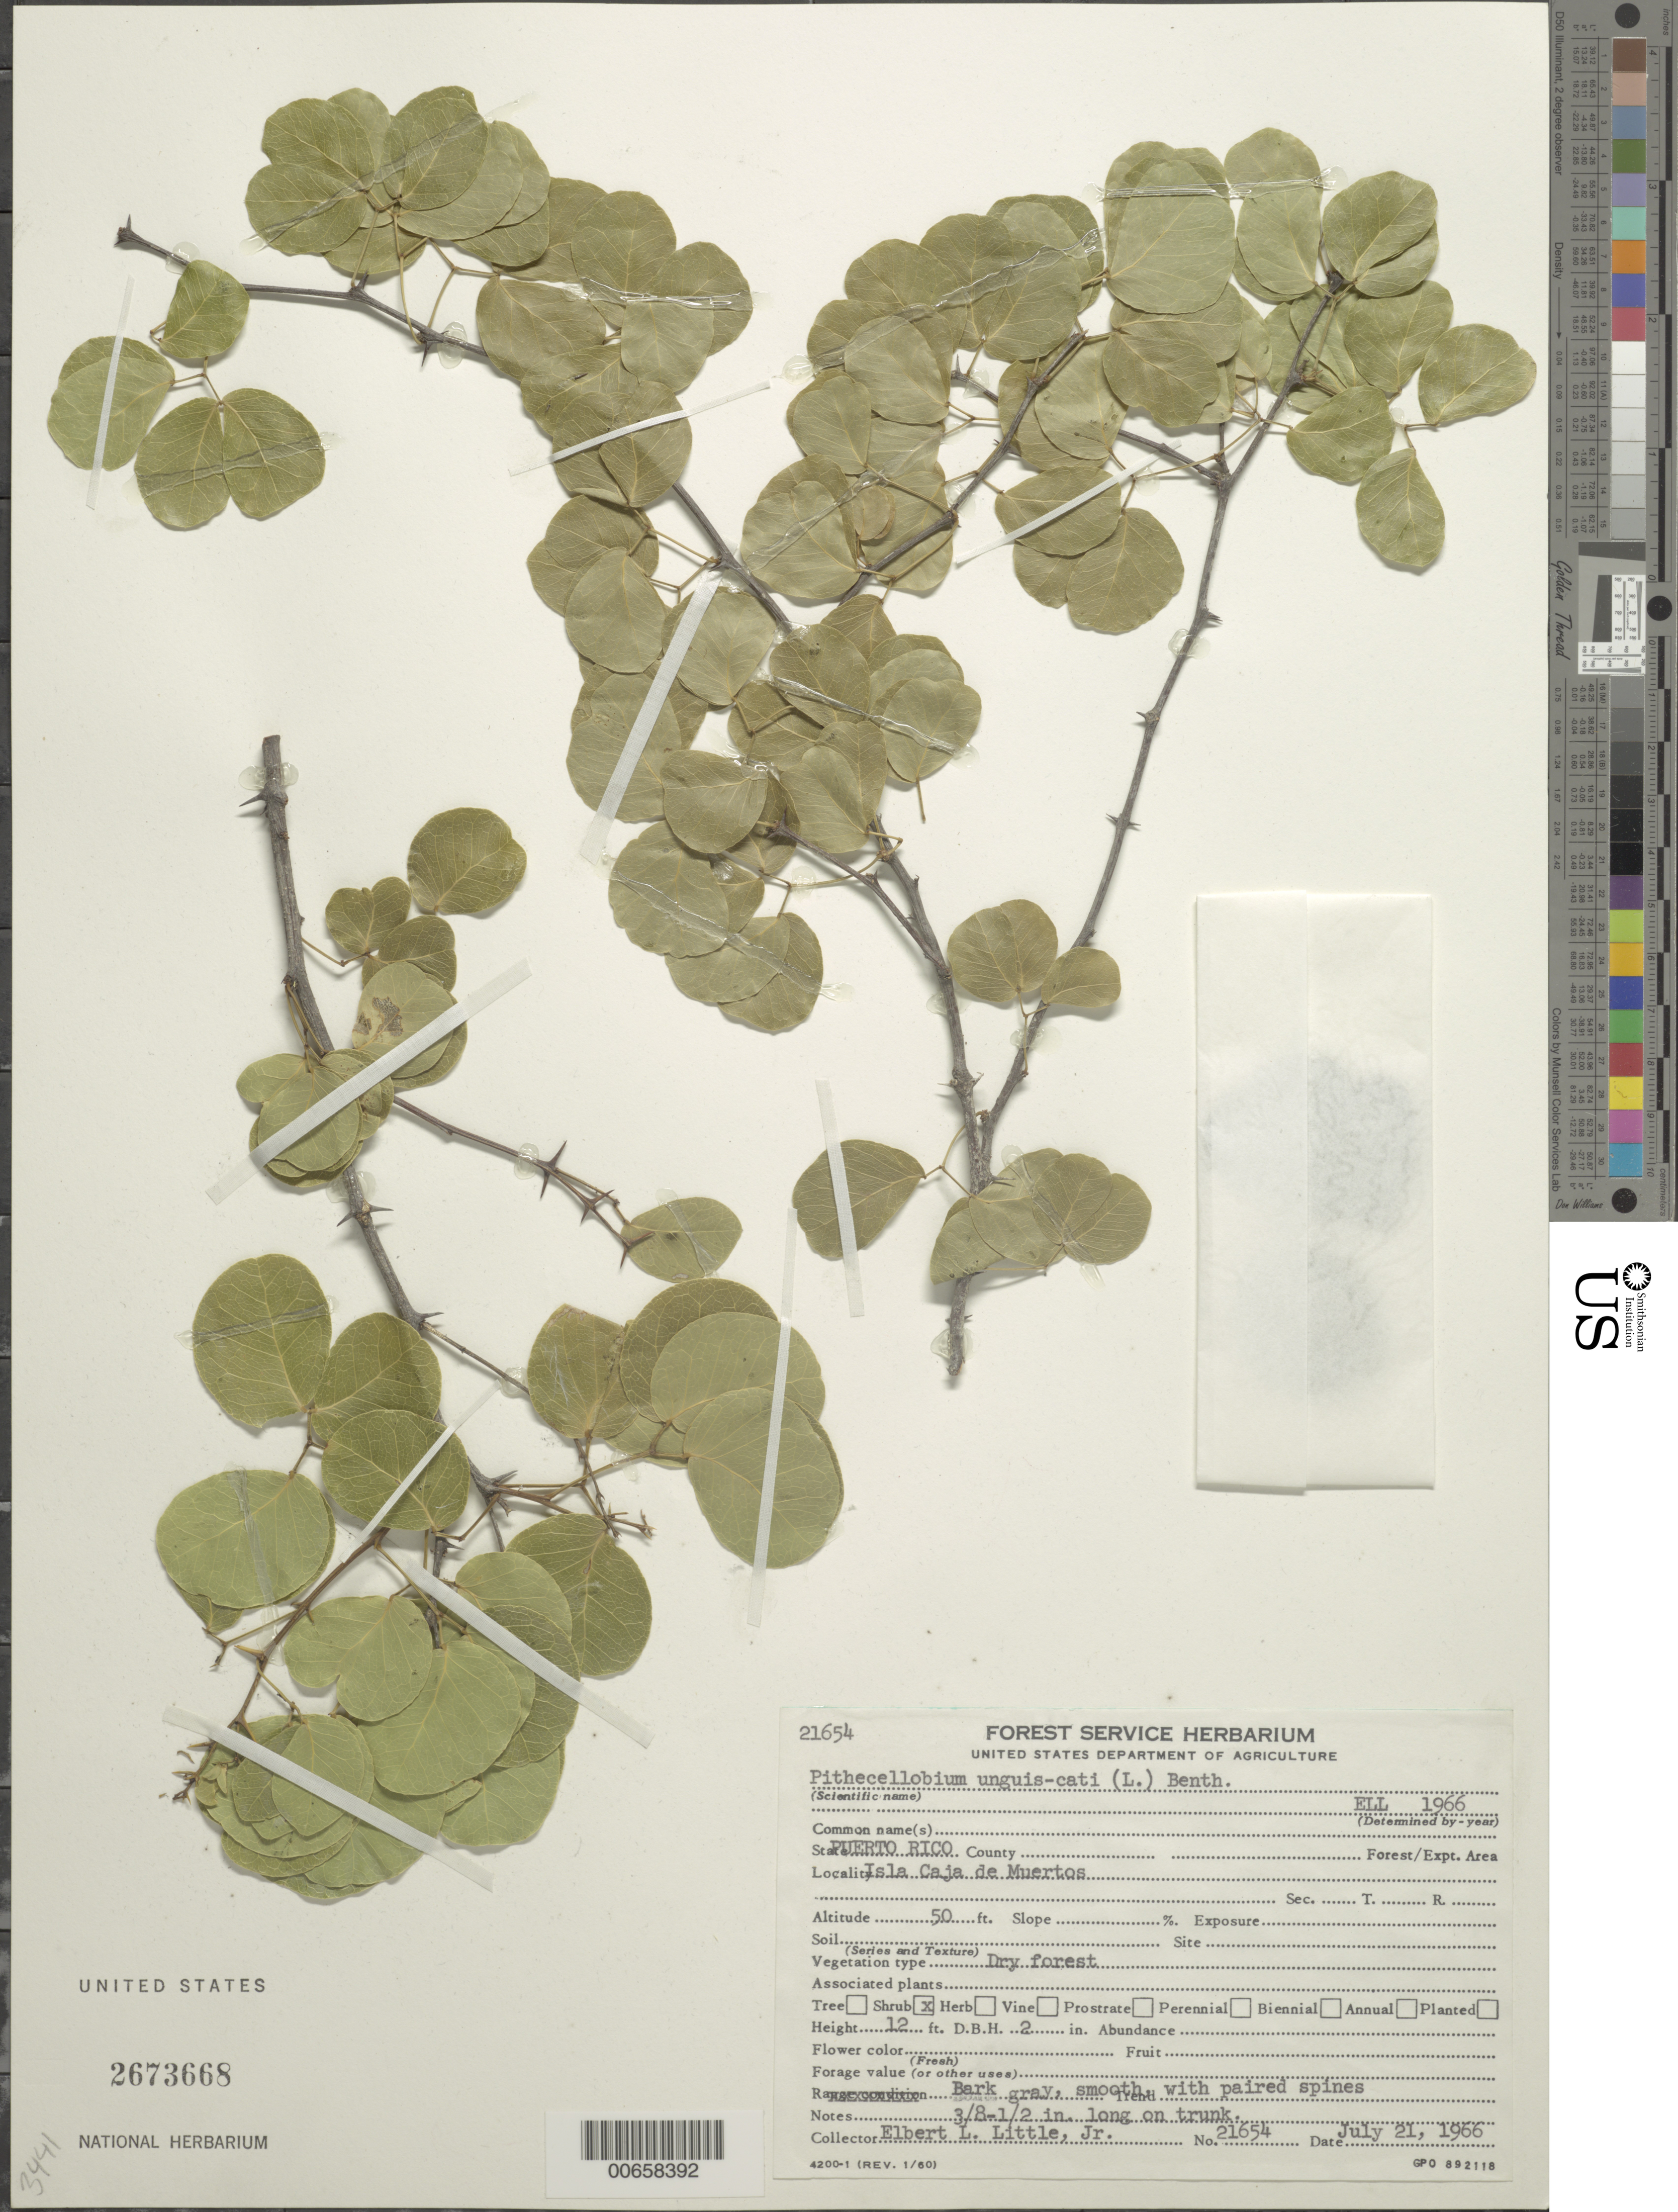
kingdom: Plantae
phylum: Tracheophyta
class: Magnoliopsida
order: Fabales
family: Fabaceae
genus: Pithecellobium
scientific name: Pithecellobium unguis-cati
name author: (L.) Benth.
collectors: E. L. Little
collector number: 21654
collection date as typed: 21 Jul 1966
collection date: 1966-07-21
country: Puerto Rico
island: Greater Antilles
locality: Isla Caja de Muertos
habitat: Dry forest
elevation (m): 15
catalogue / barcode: US 2673668